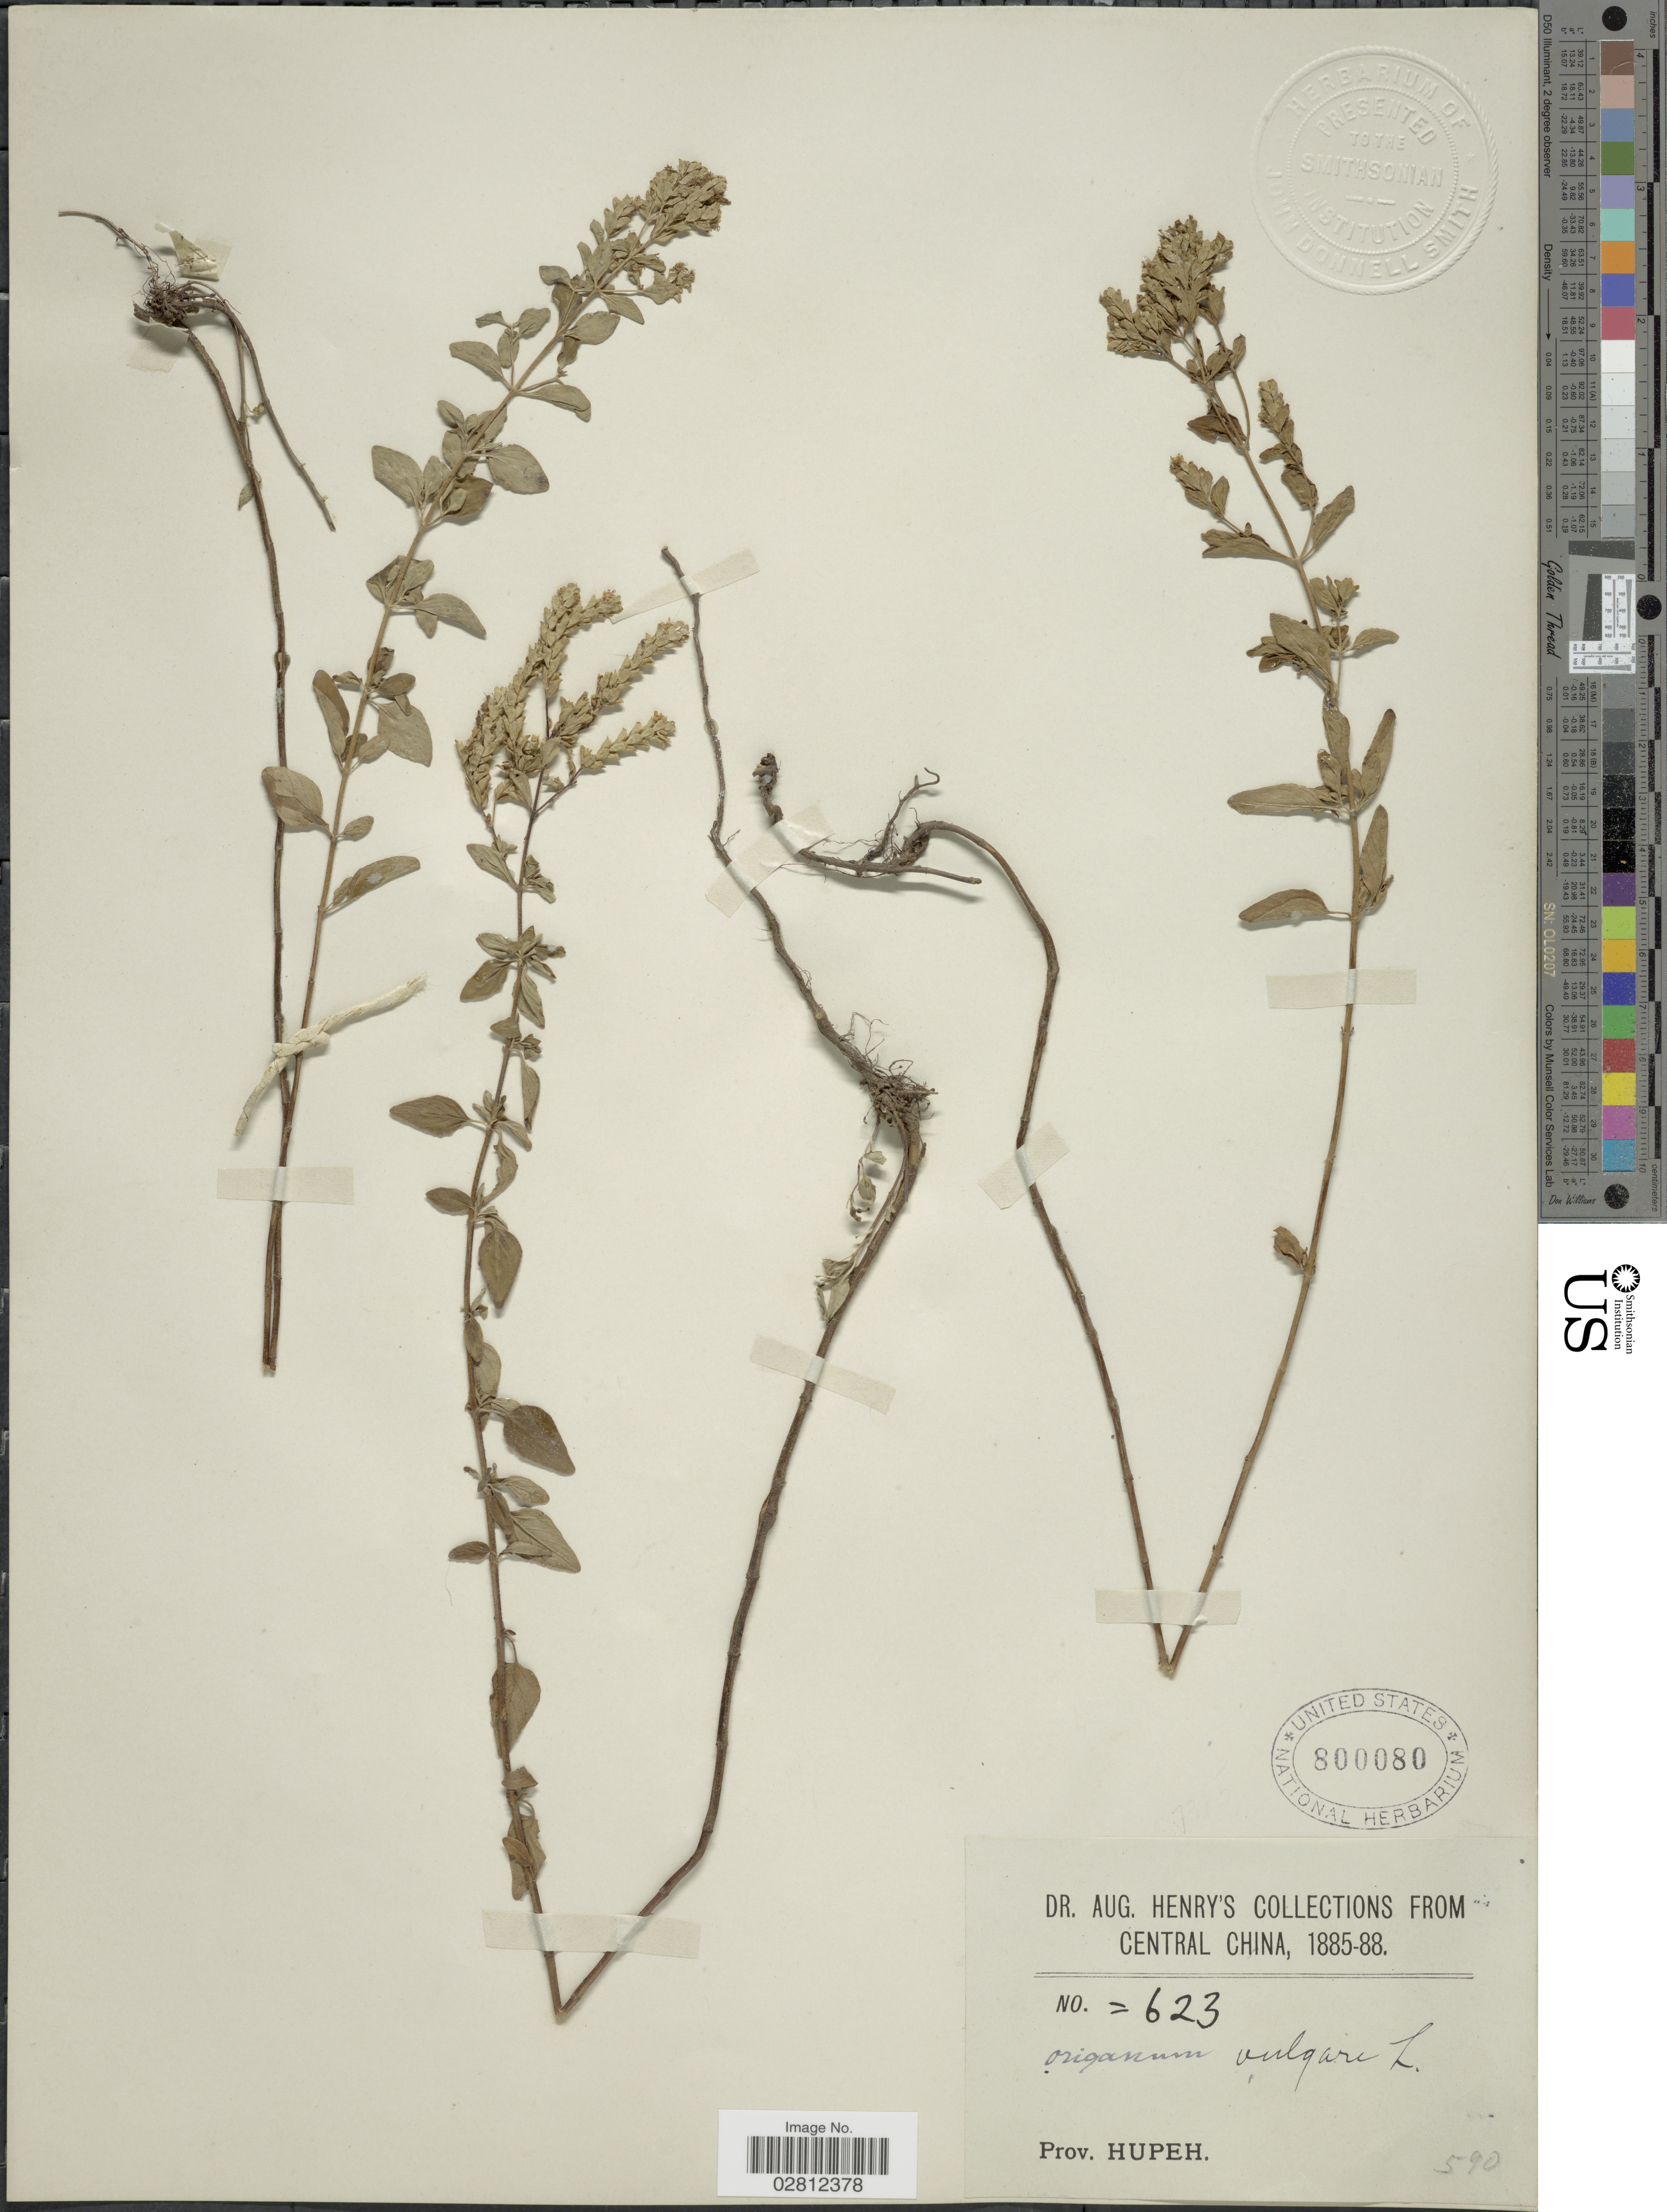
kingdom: Plantae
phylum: Tracheophyta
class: Magnoliopsida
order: Lamiales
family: Lamiaceae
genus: Origanum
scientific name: Origanum vulgare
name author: L.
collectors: A. Henry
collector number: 623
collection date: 1885/1888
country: China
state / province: Hubei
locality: Central China, Prov. Hupeh.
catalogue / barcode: US 800080